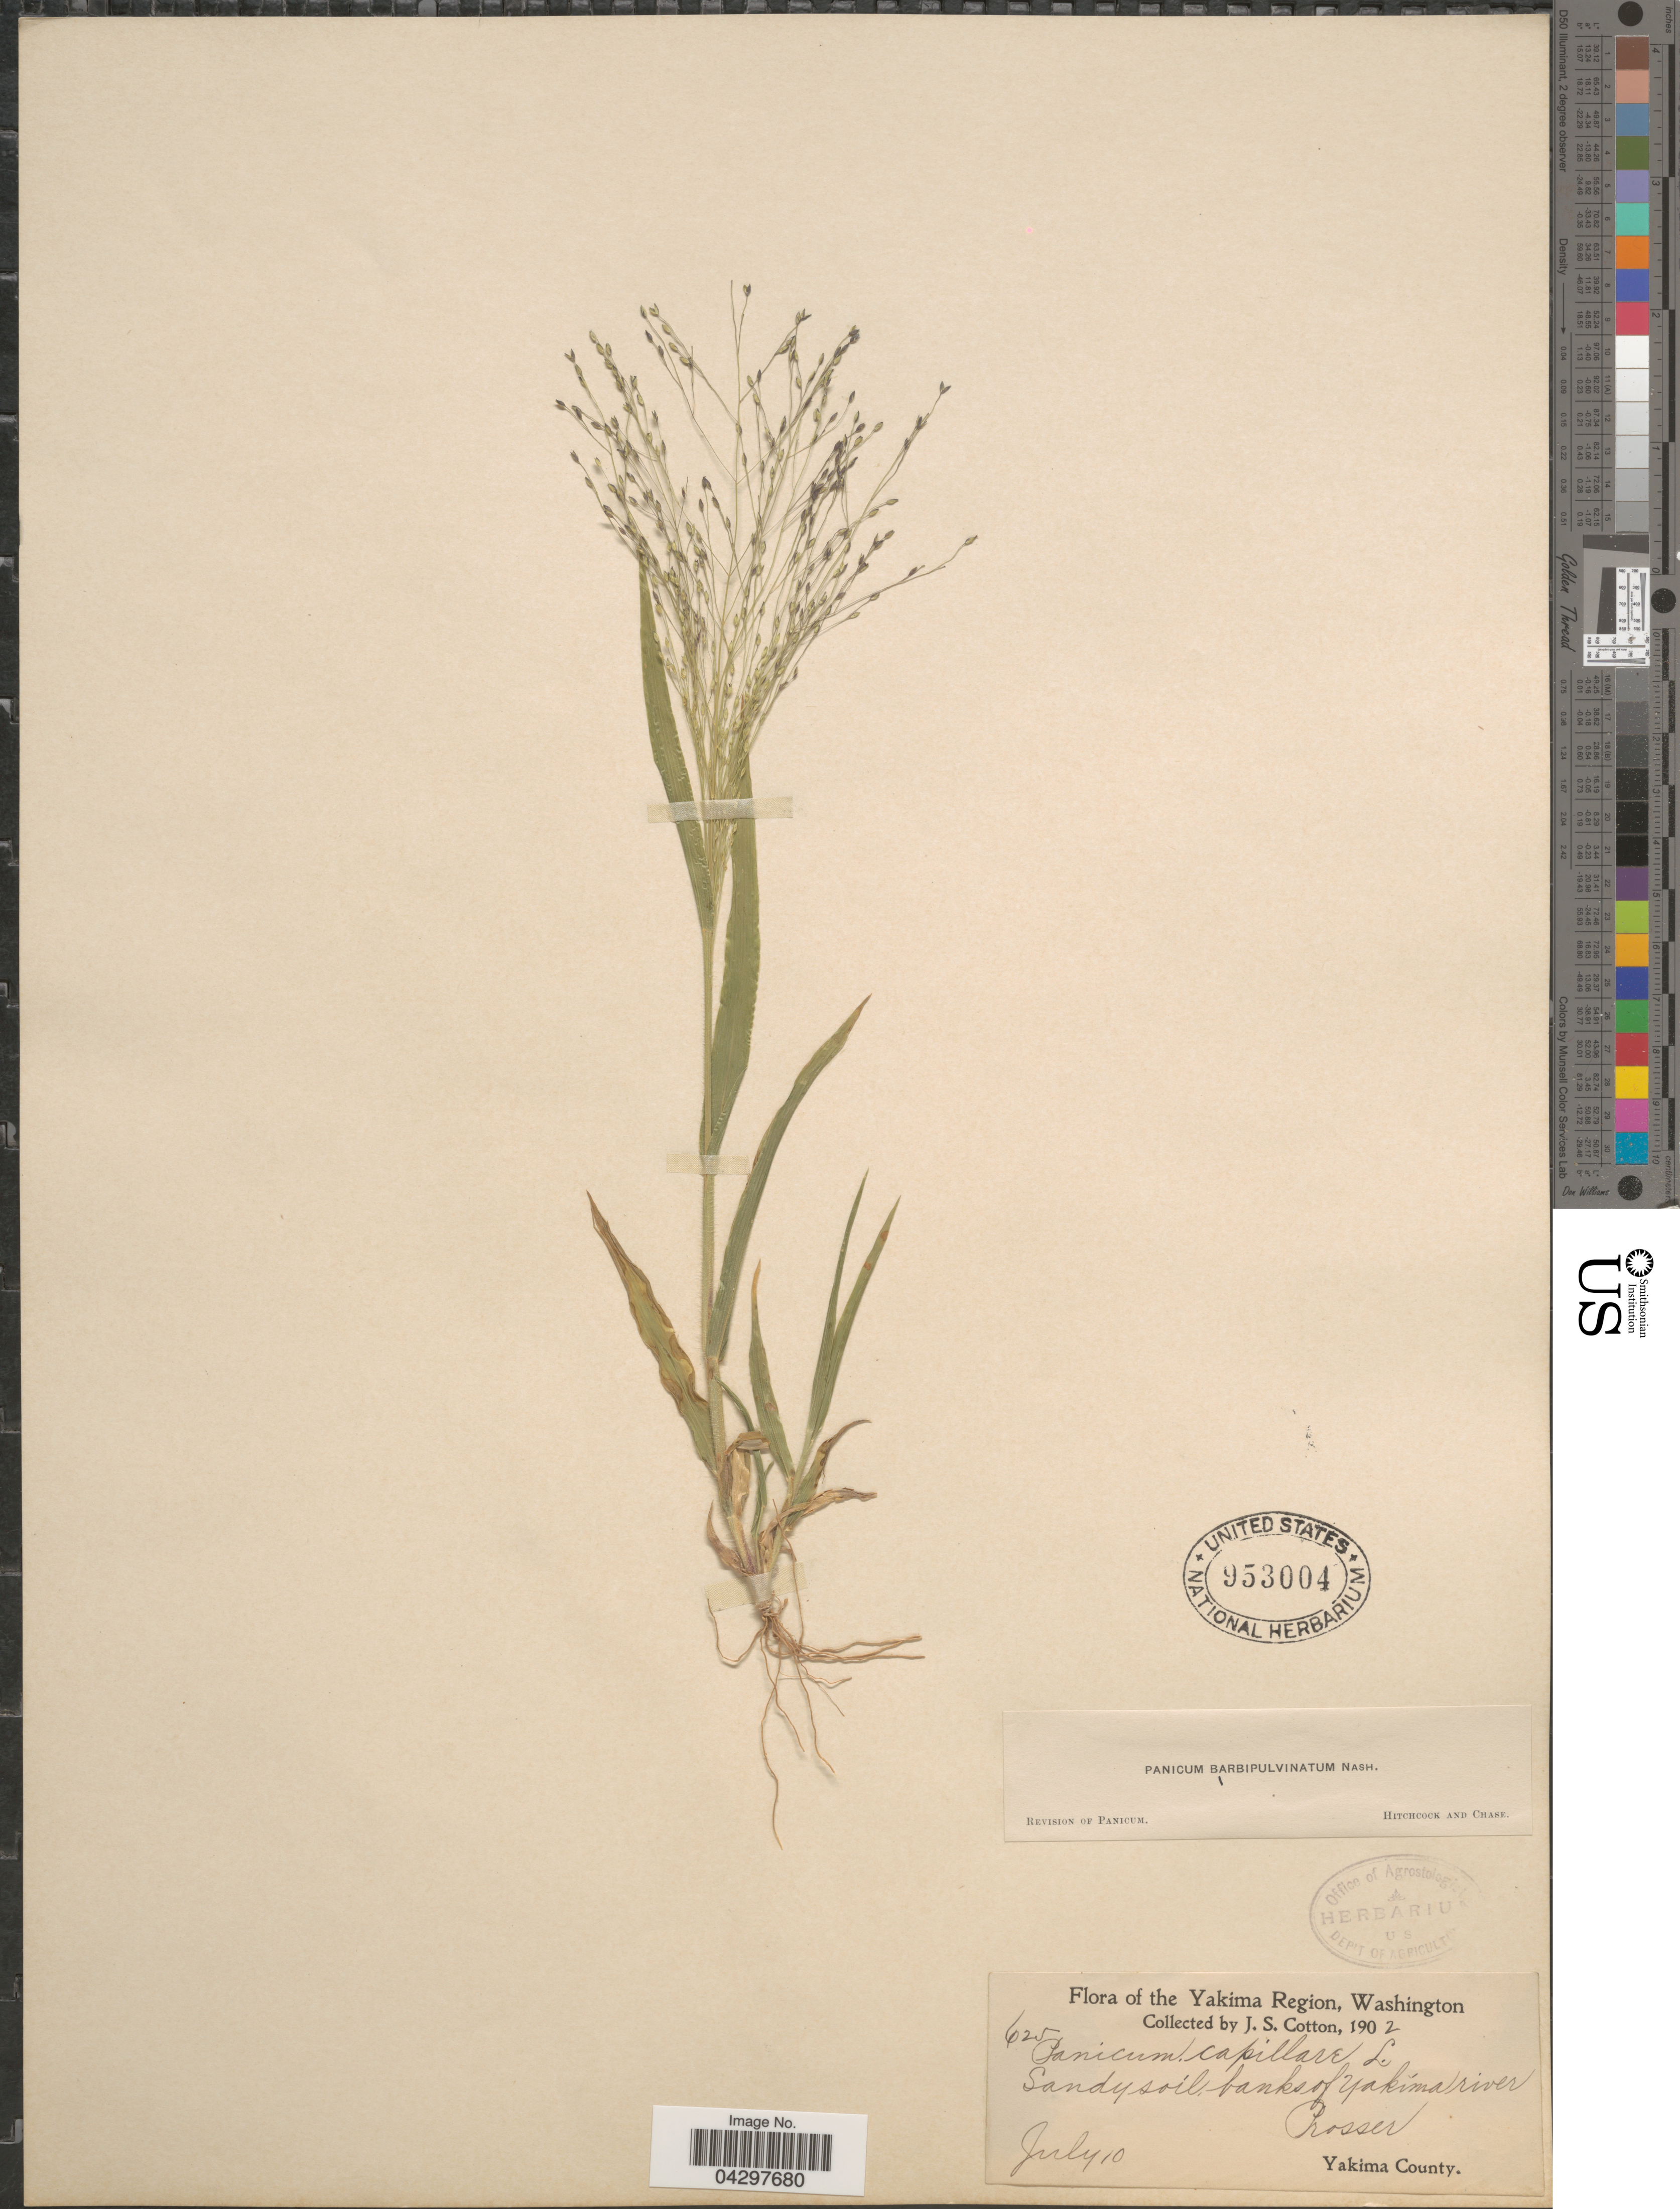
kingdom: Plantae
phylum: Tracheophyta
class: Liliopsida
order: Poales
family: Poaceae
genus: Panicum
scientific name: Panicum capillare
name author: L.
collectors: J. S. Cotton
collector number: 625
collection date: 1902-07-10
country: United States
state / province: Washington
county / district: Yakima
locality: Yakima Region. Sandy soil banks of Yakima river. Rosser. Yakima County.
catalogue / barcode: US 953004